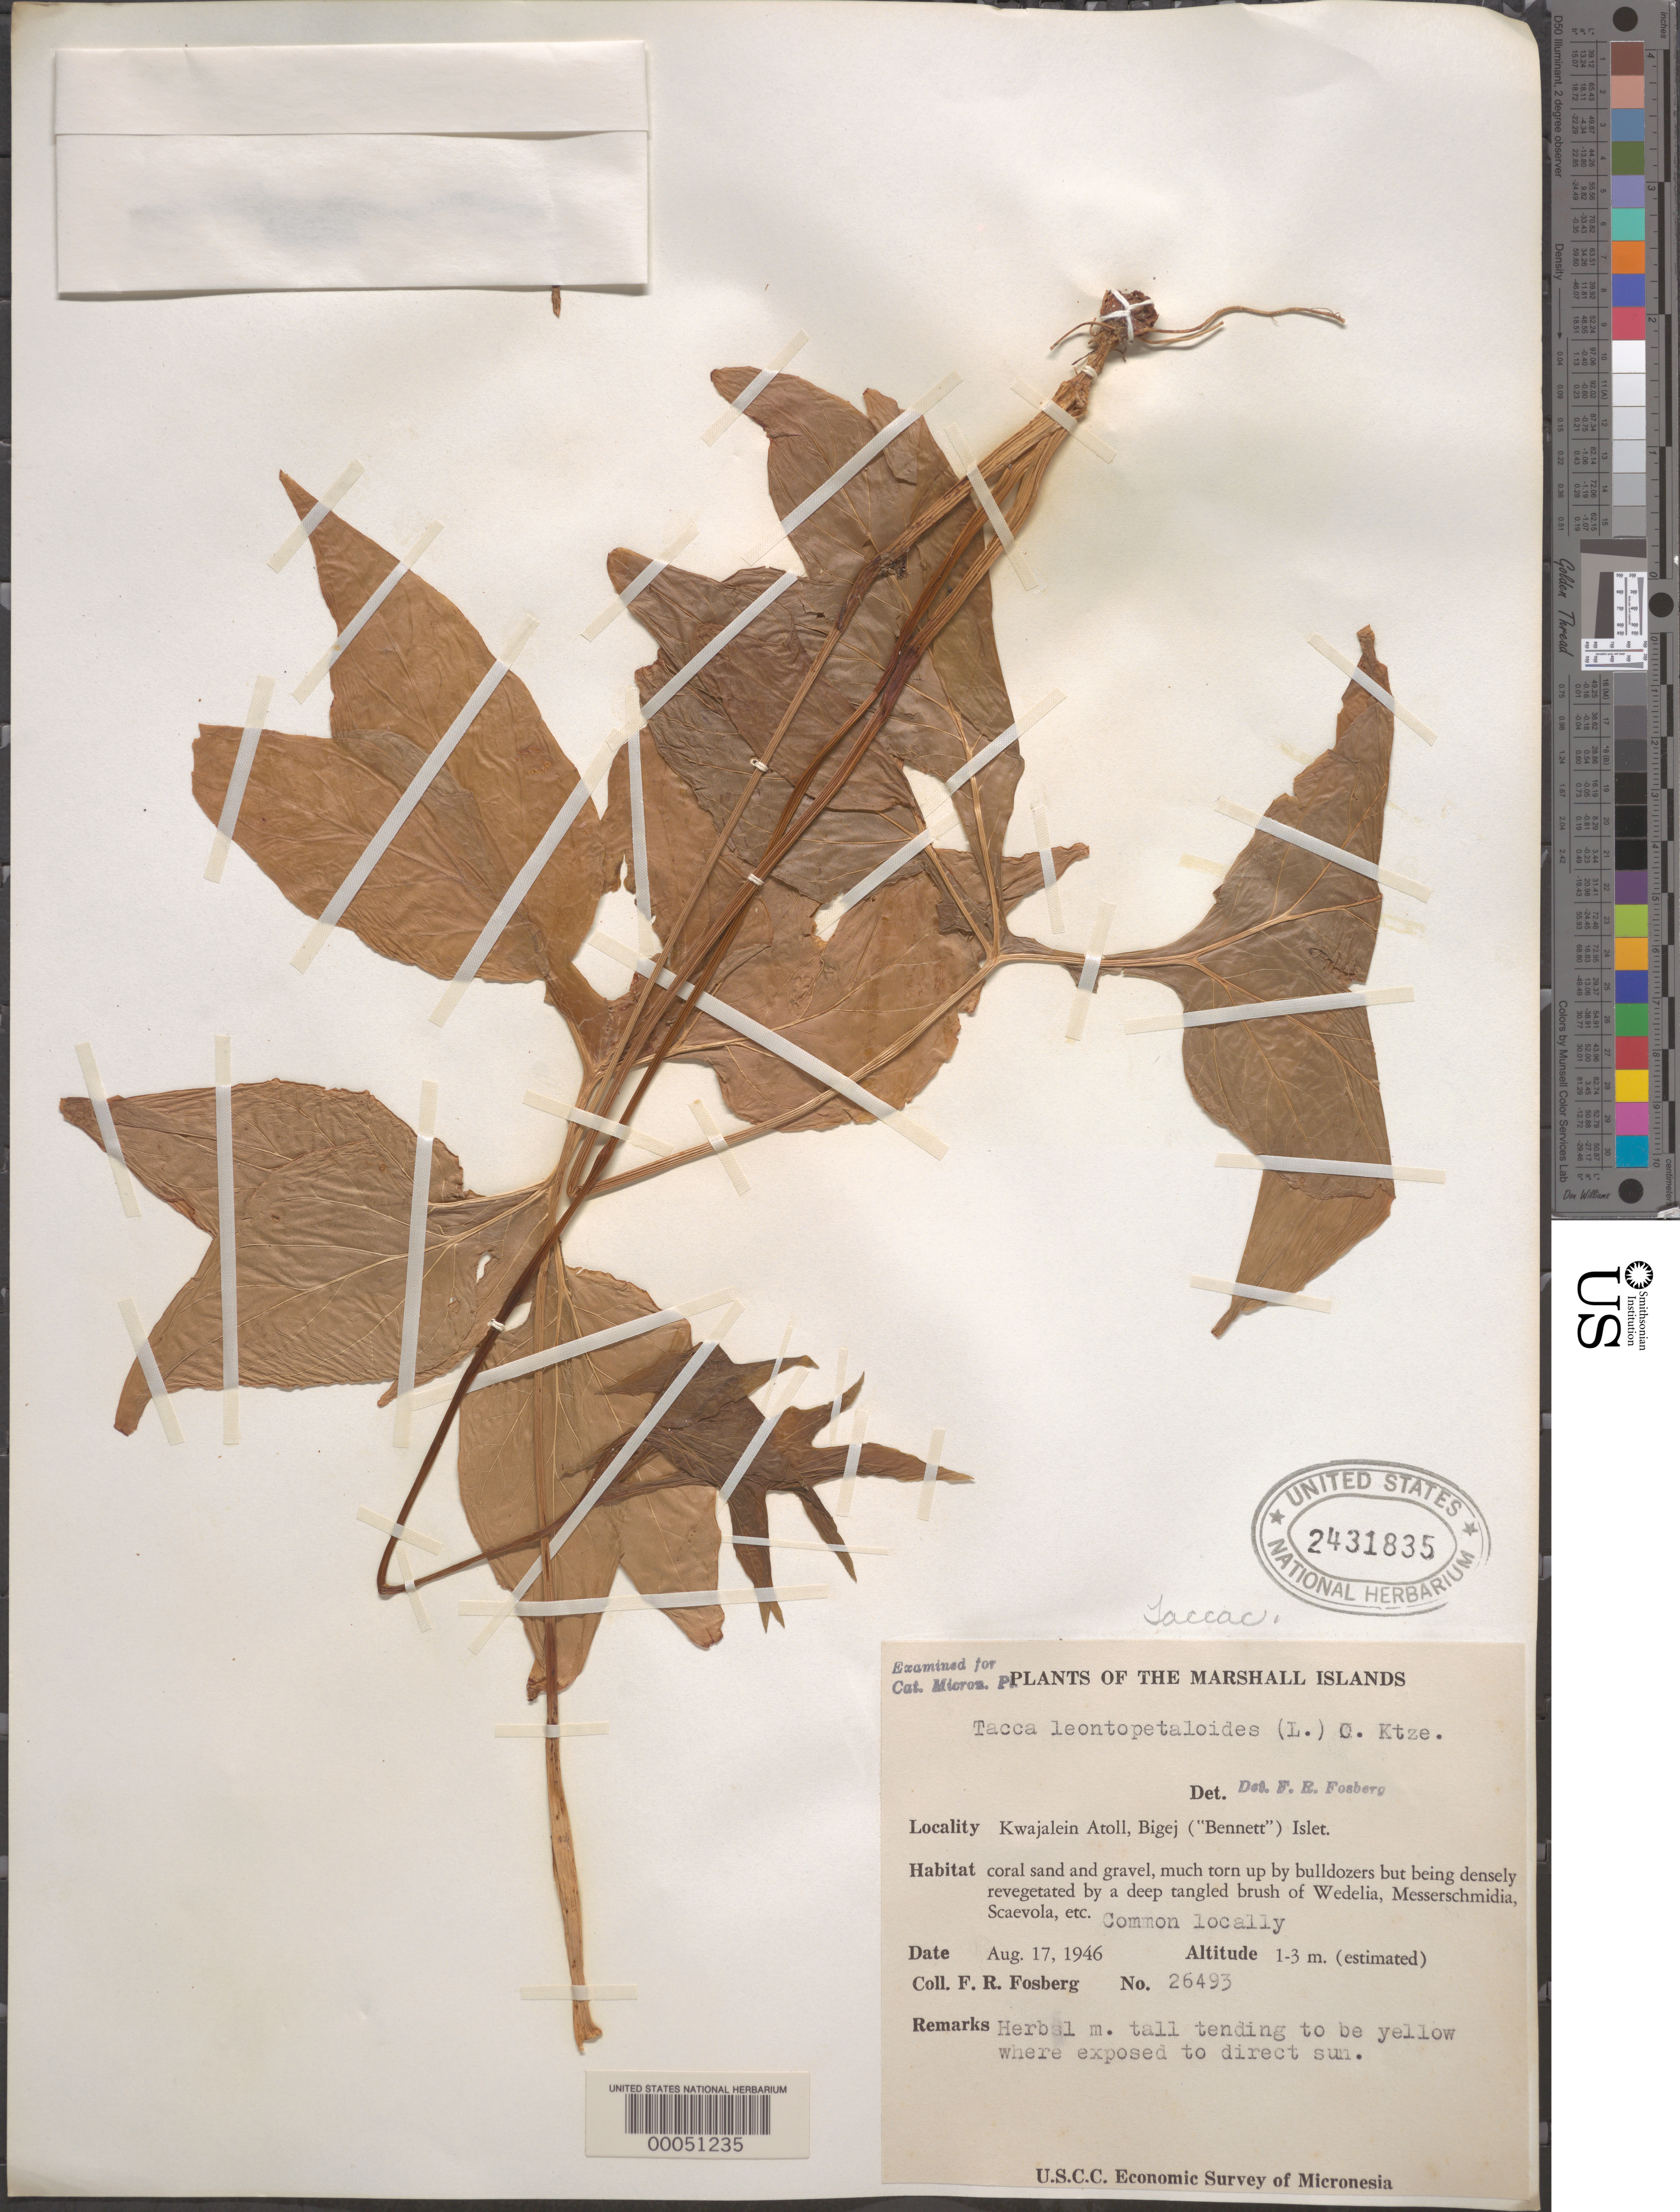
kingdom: Plantae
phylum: Tracheophyta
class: Liliopsida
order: Dioscoreales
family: Dioscoreaceae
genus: Tacca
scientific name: Tacca leontopetaloides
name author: (L.) Kuntze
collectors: F. R. Fosberg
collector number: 26493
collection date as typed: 17 May 1946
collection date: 1946-05-17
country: Marshall Islands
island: Kwajelein Atoll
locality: Bigej ("Bennett") Islet [Ralik Chain]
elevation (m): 1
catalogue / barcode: US 2431835